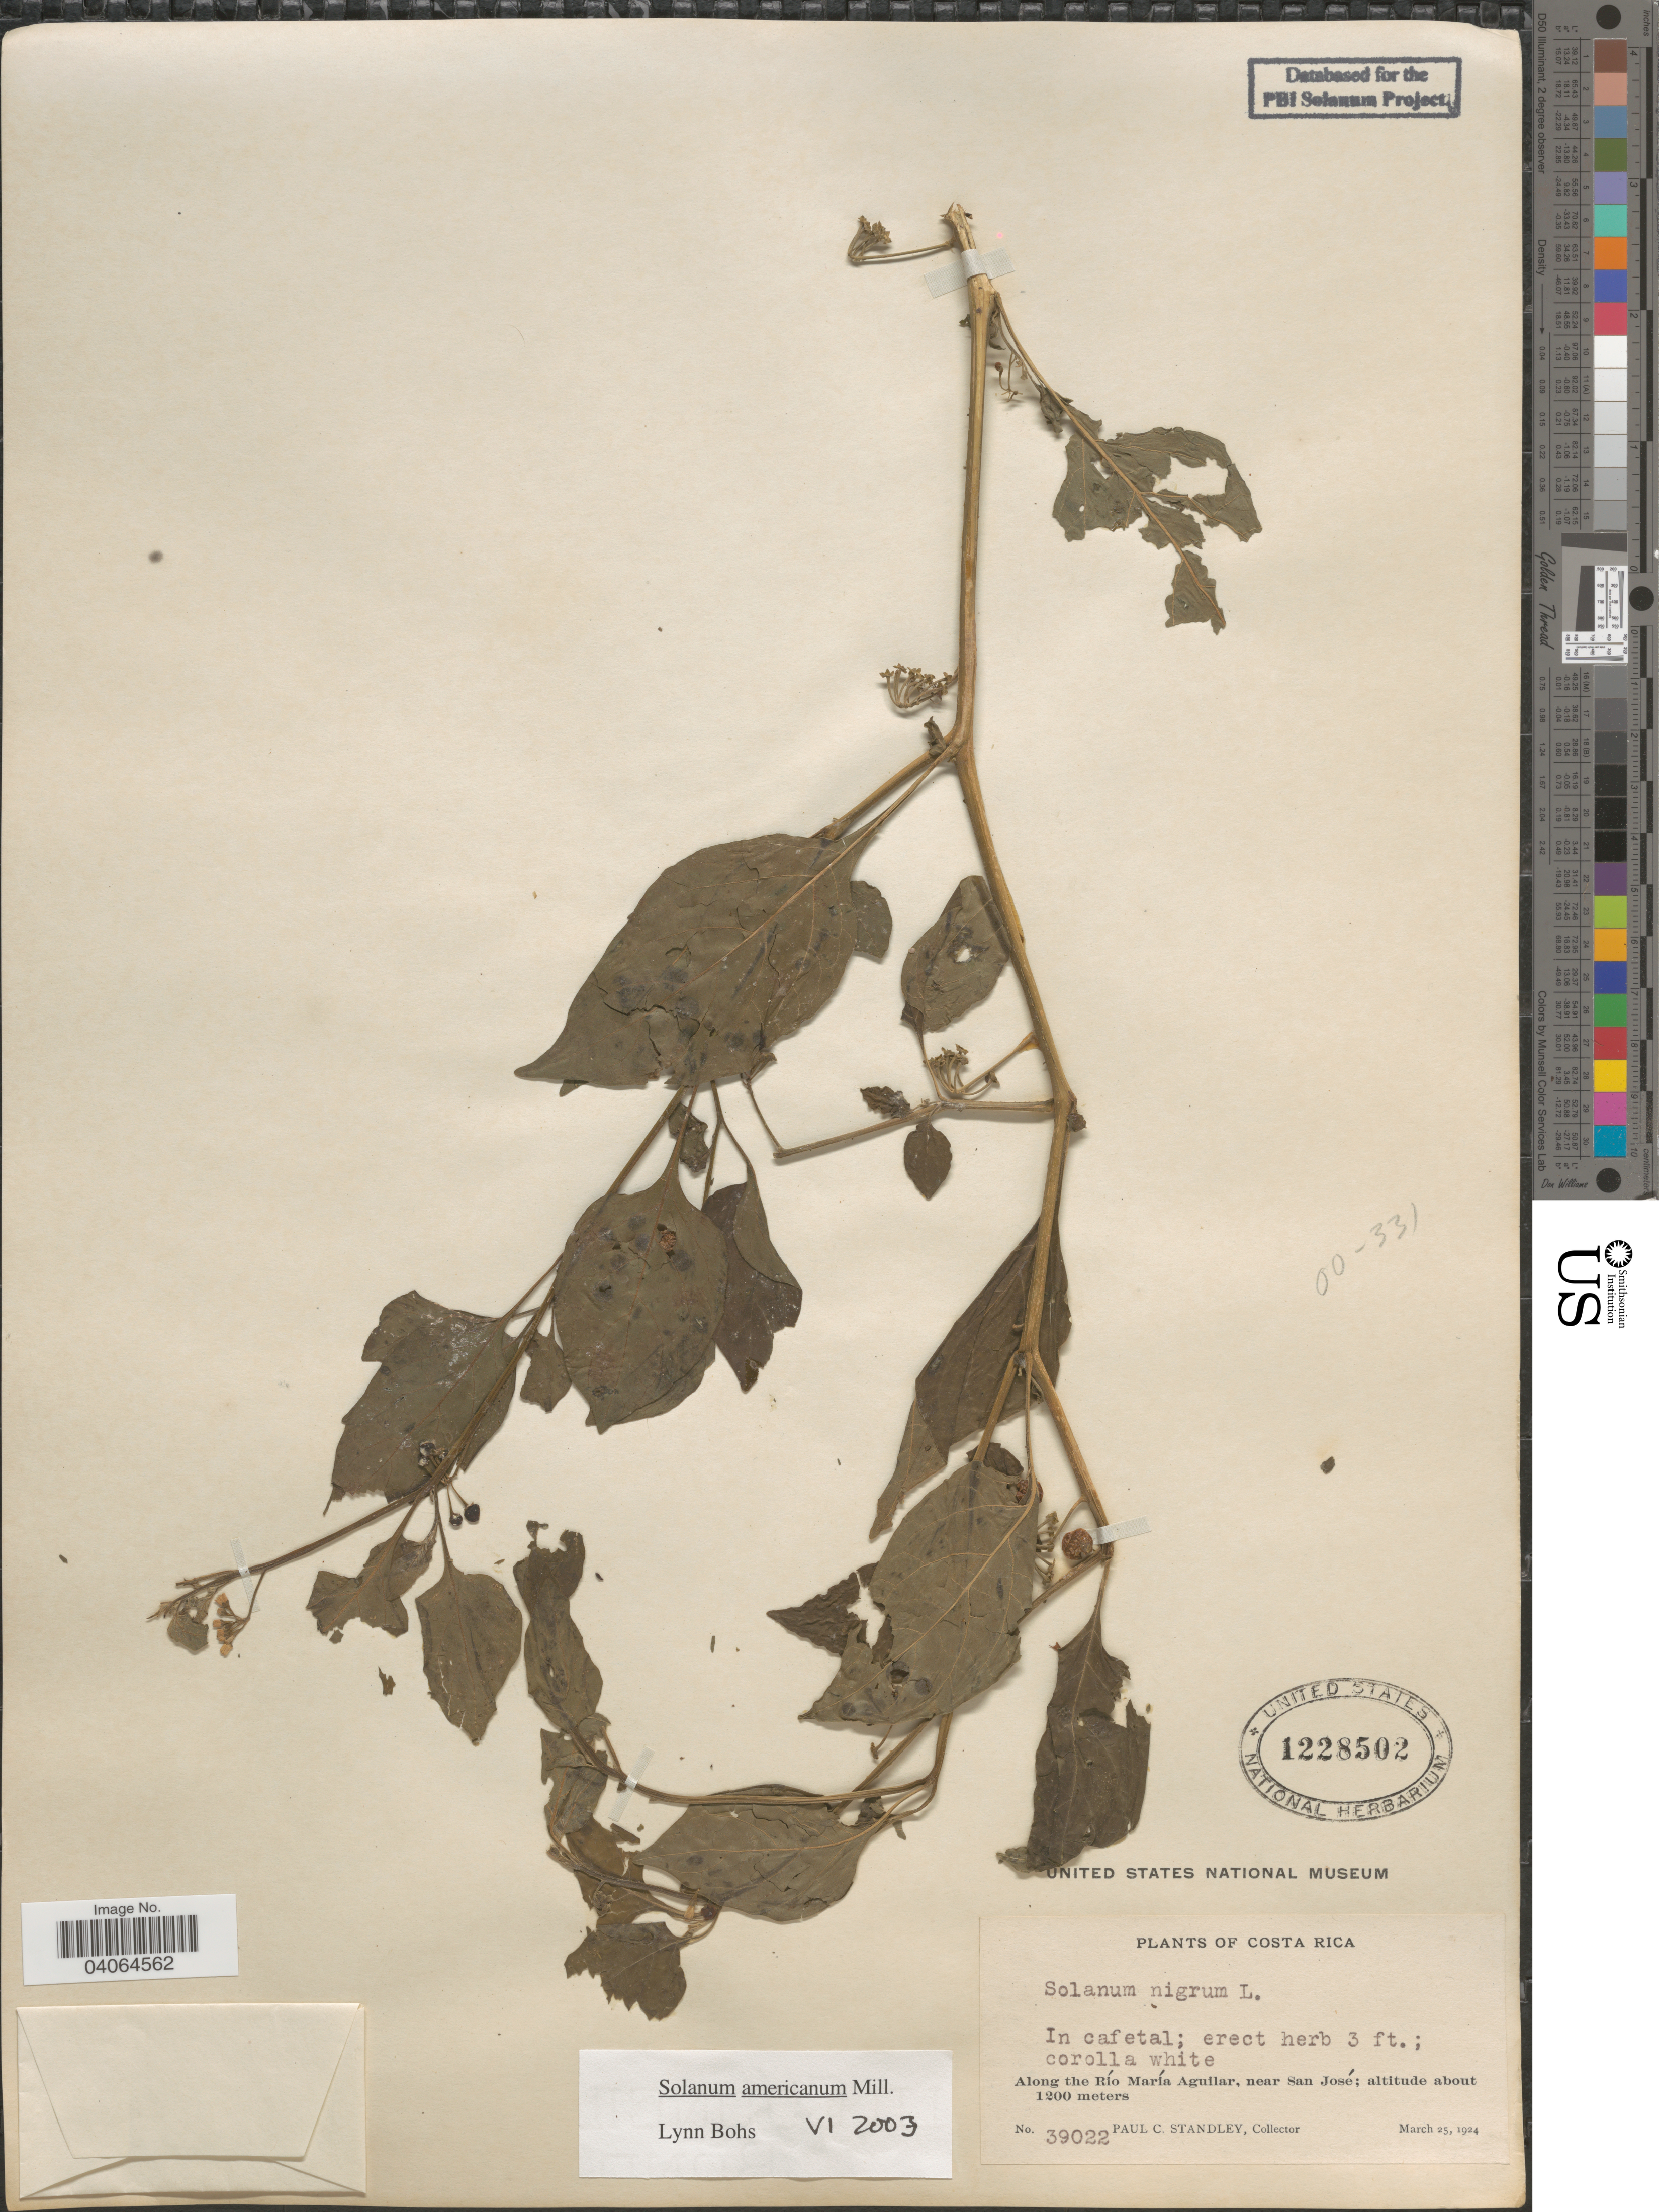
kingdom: Plantae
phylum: Tracheophyta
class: Magnoliopsida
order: Solanales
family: Solanaceae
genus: Solanum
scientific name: Solanum americanum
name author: Mill.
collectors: P. C. Standley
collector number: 39022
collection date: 1924-03-25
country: Costa Rica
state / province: San José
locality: Along the Río María Aguilar, near San José.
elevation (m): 1200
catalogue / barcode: US 1228502